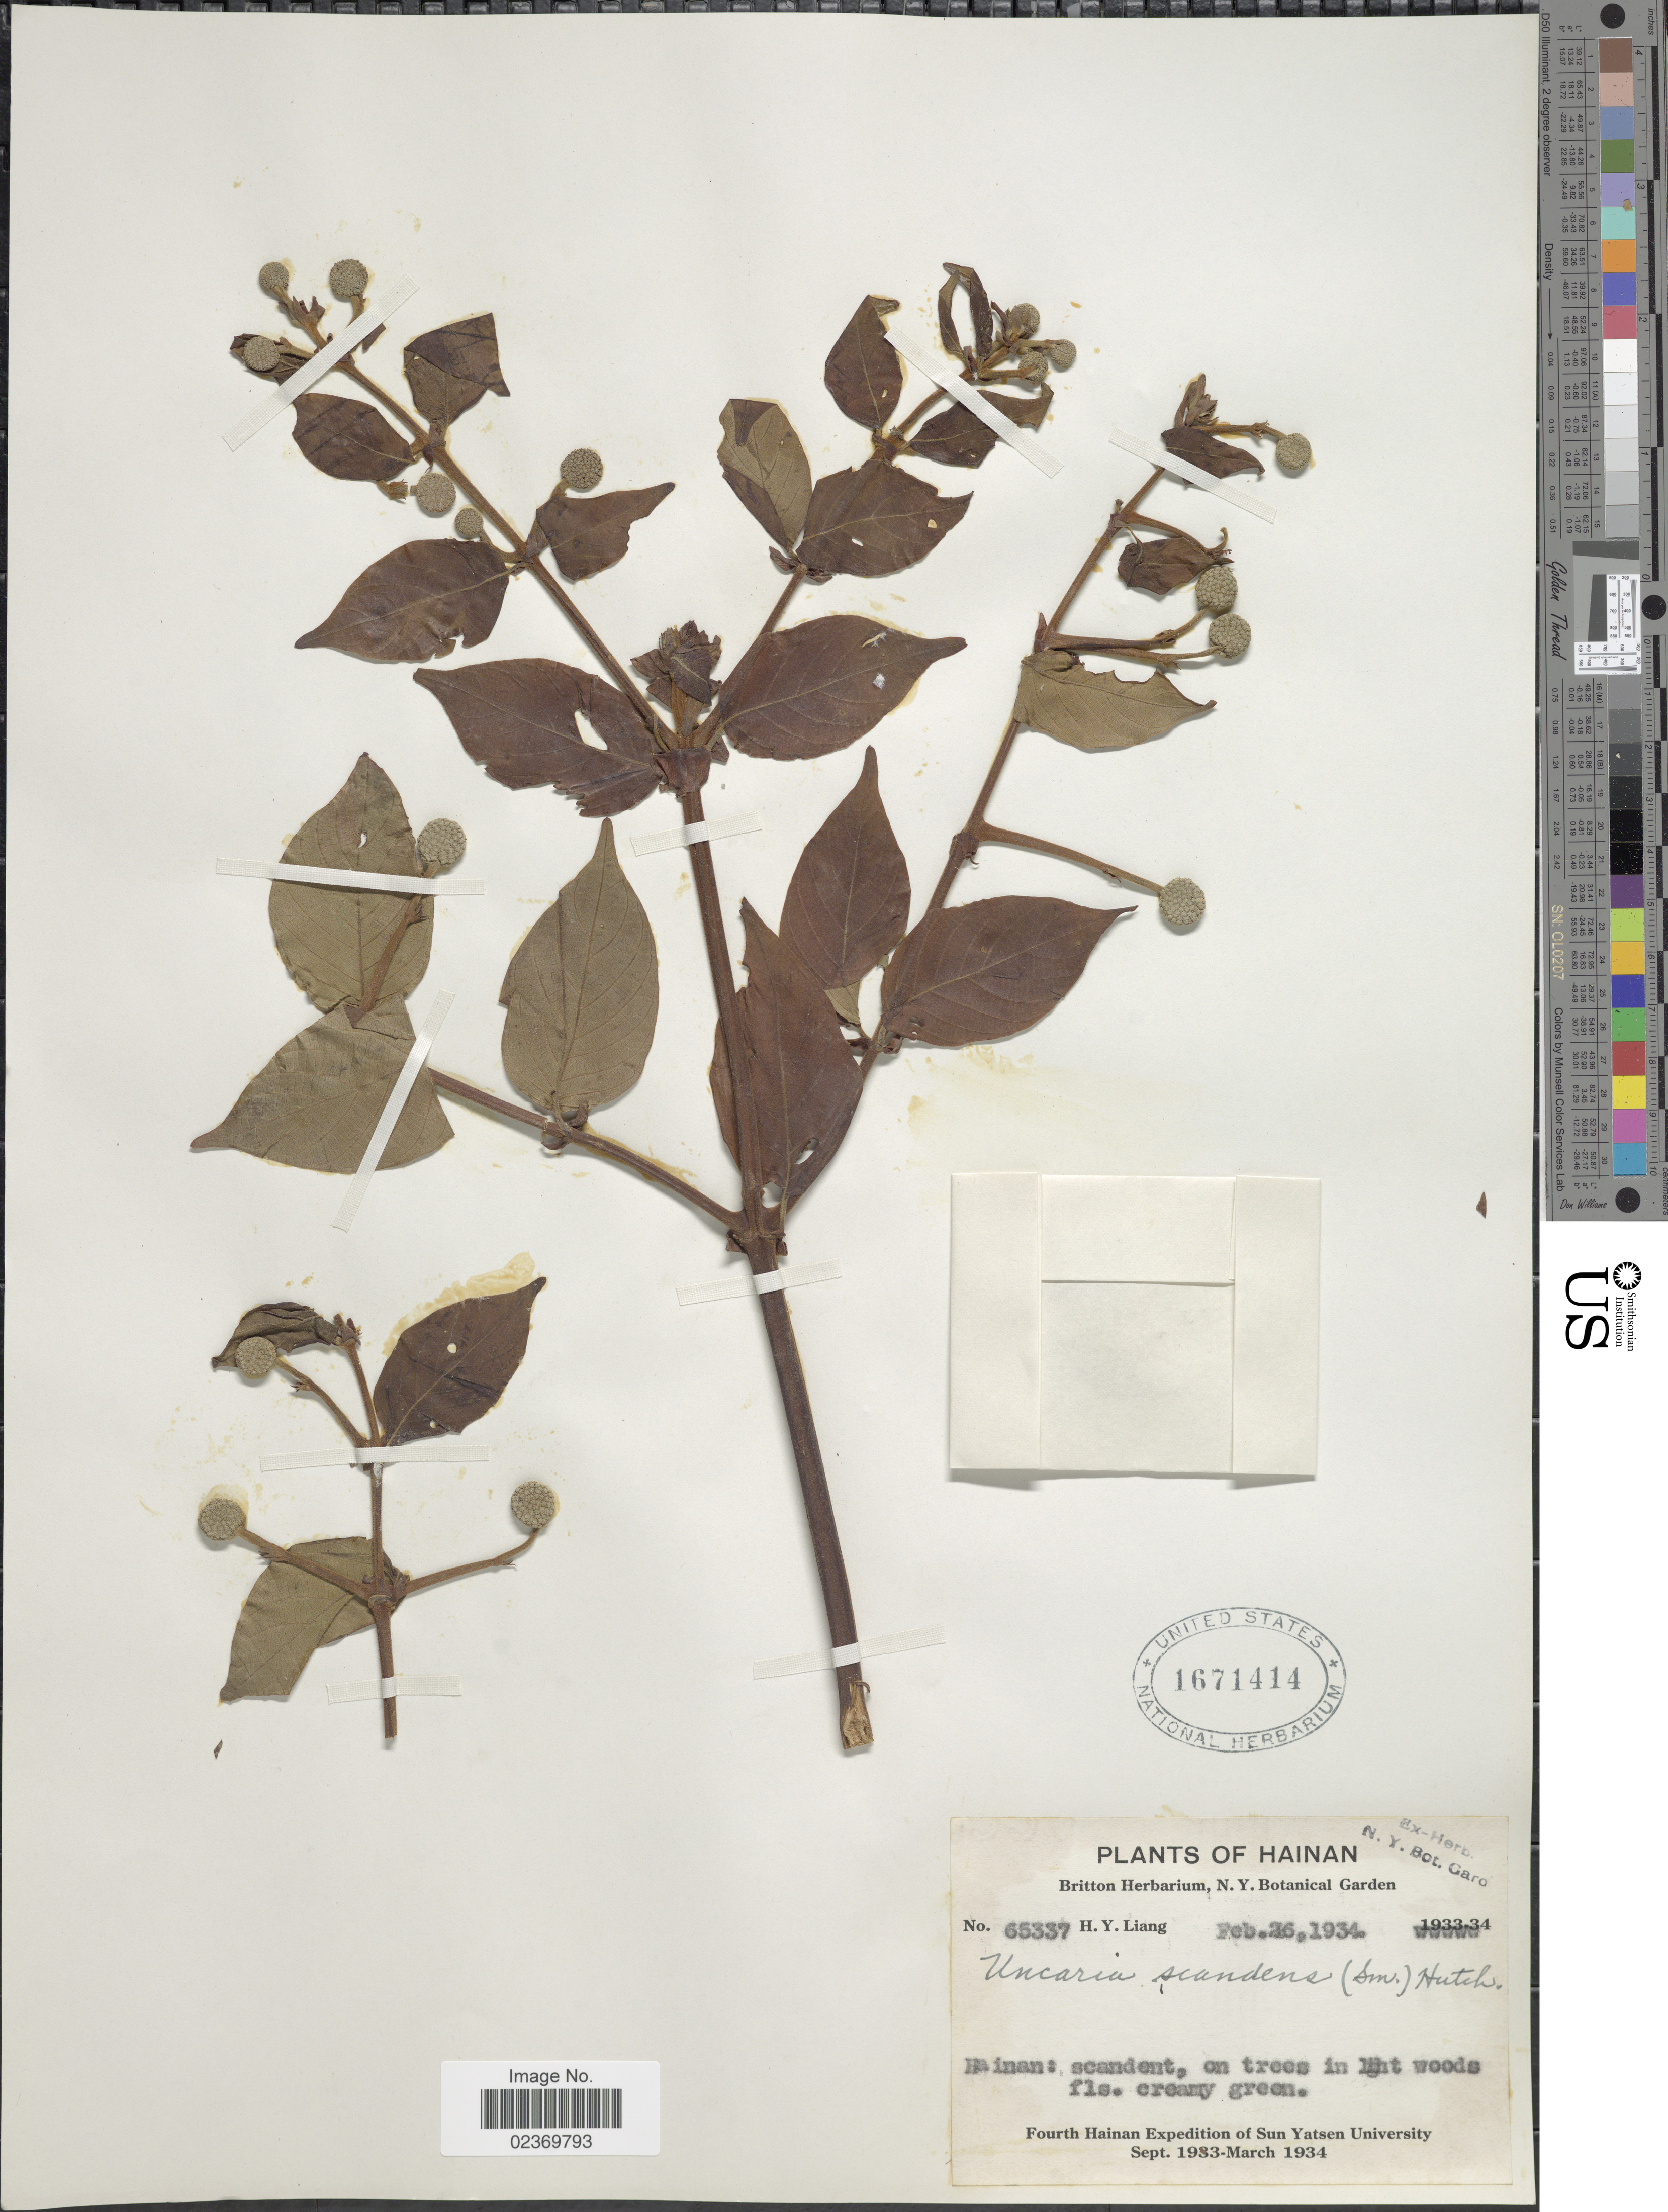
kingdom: Plantae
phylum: Tracheophyta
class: Magnoliopsida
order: Gentianales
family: Rubiaceae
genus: Uncaria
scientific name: Uncaria scandens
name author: (Sm.) Hutch.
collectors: H. Y. Liang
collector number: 65337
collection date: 1934-02-26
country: China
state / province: Hainan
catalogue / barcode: US 1671414